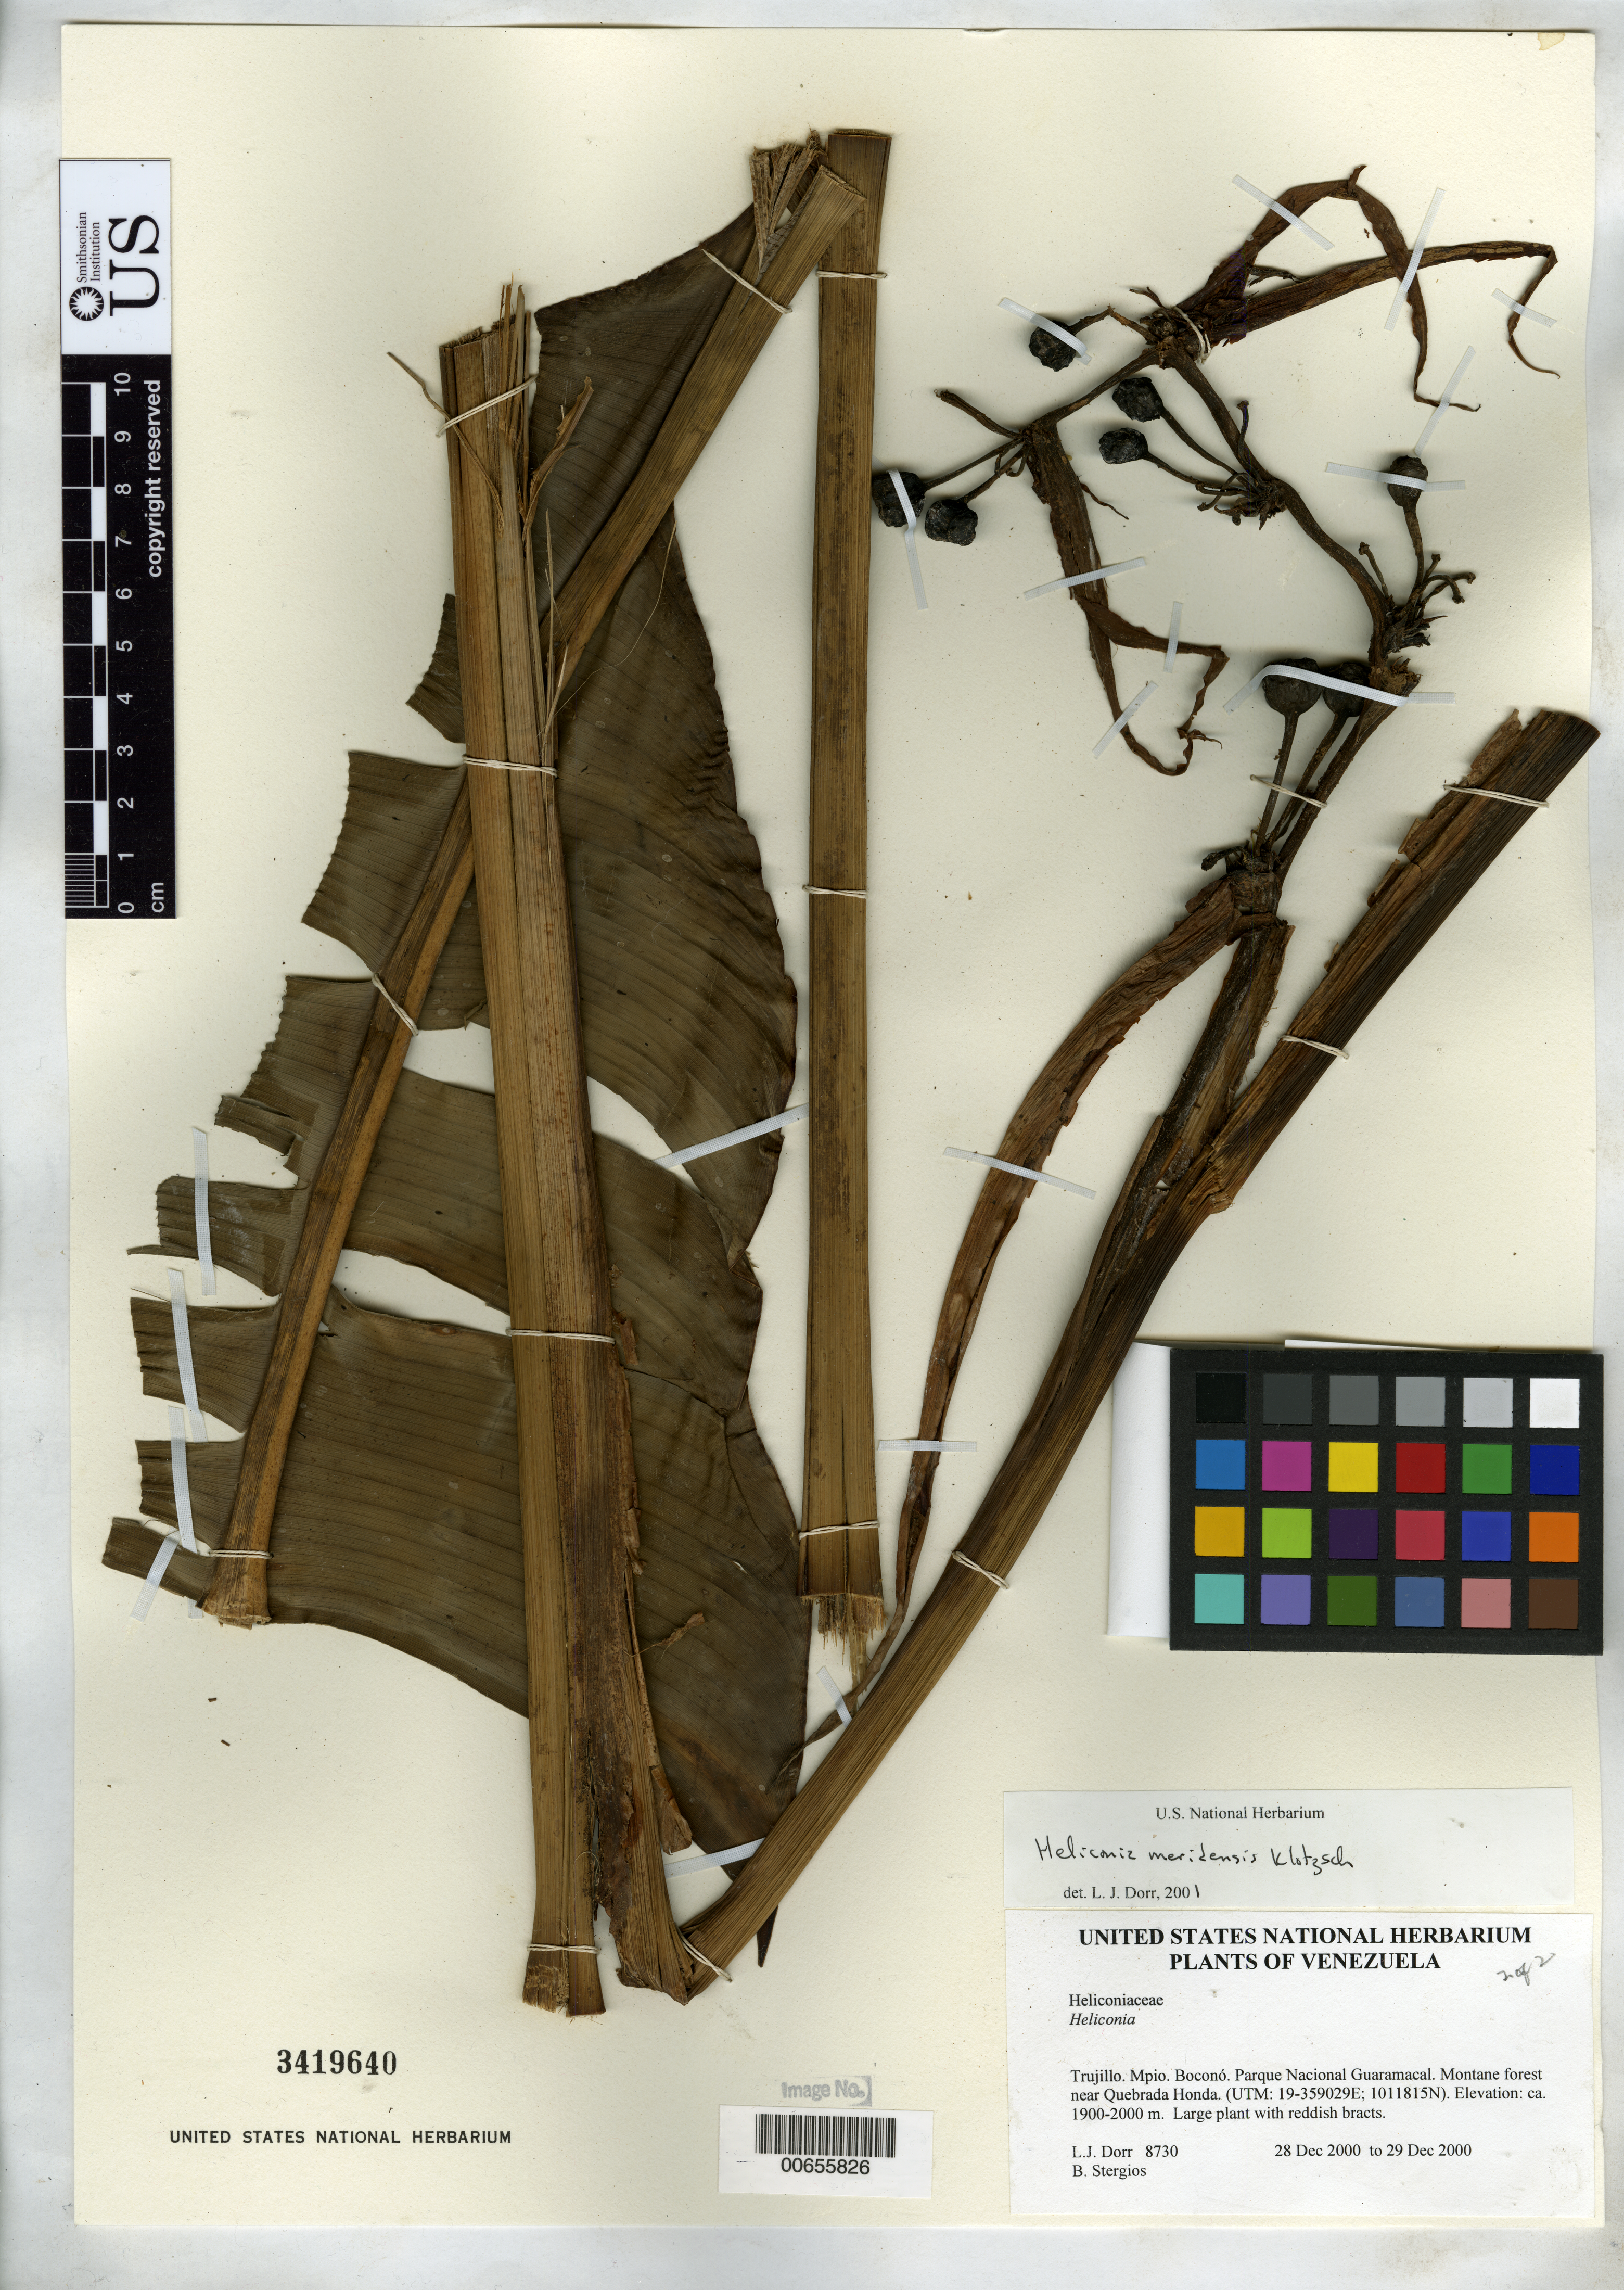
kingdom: Plantae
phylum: Tracheophyta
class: Magnoliopsida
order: Saxifragales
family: Grossulariaceae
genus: Ribes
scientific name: Ribes atropurpureum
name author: C.A. Mey.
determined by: Dorr, L. J., (BOT), Smithsonian Institution - National Museum of Natural History (UNITED STATES)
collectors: L. J. Dorr & B. G. Stergios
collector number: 8730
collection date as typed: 28 Dec 2000 to 29 Dec 2000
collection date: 2000-12-28/2000-12-29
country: Venezuela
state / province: Trujillo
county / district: Boconó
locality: Parque Nacional Guaramacal near Quebrada Honda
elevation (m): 1900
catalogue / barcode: US 3419640